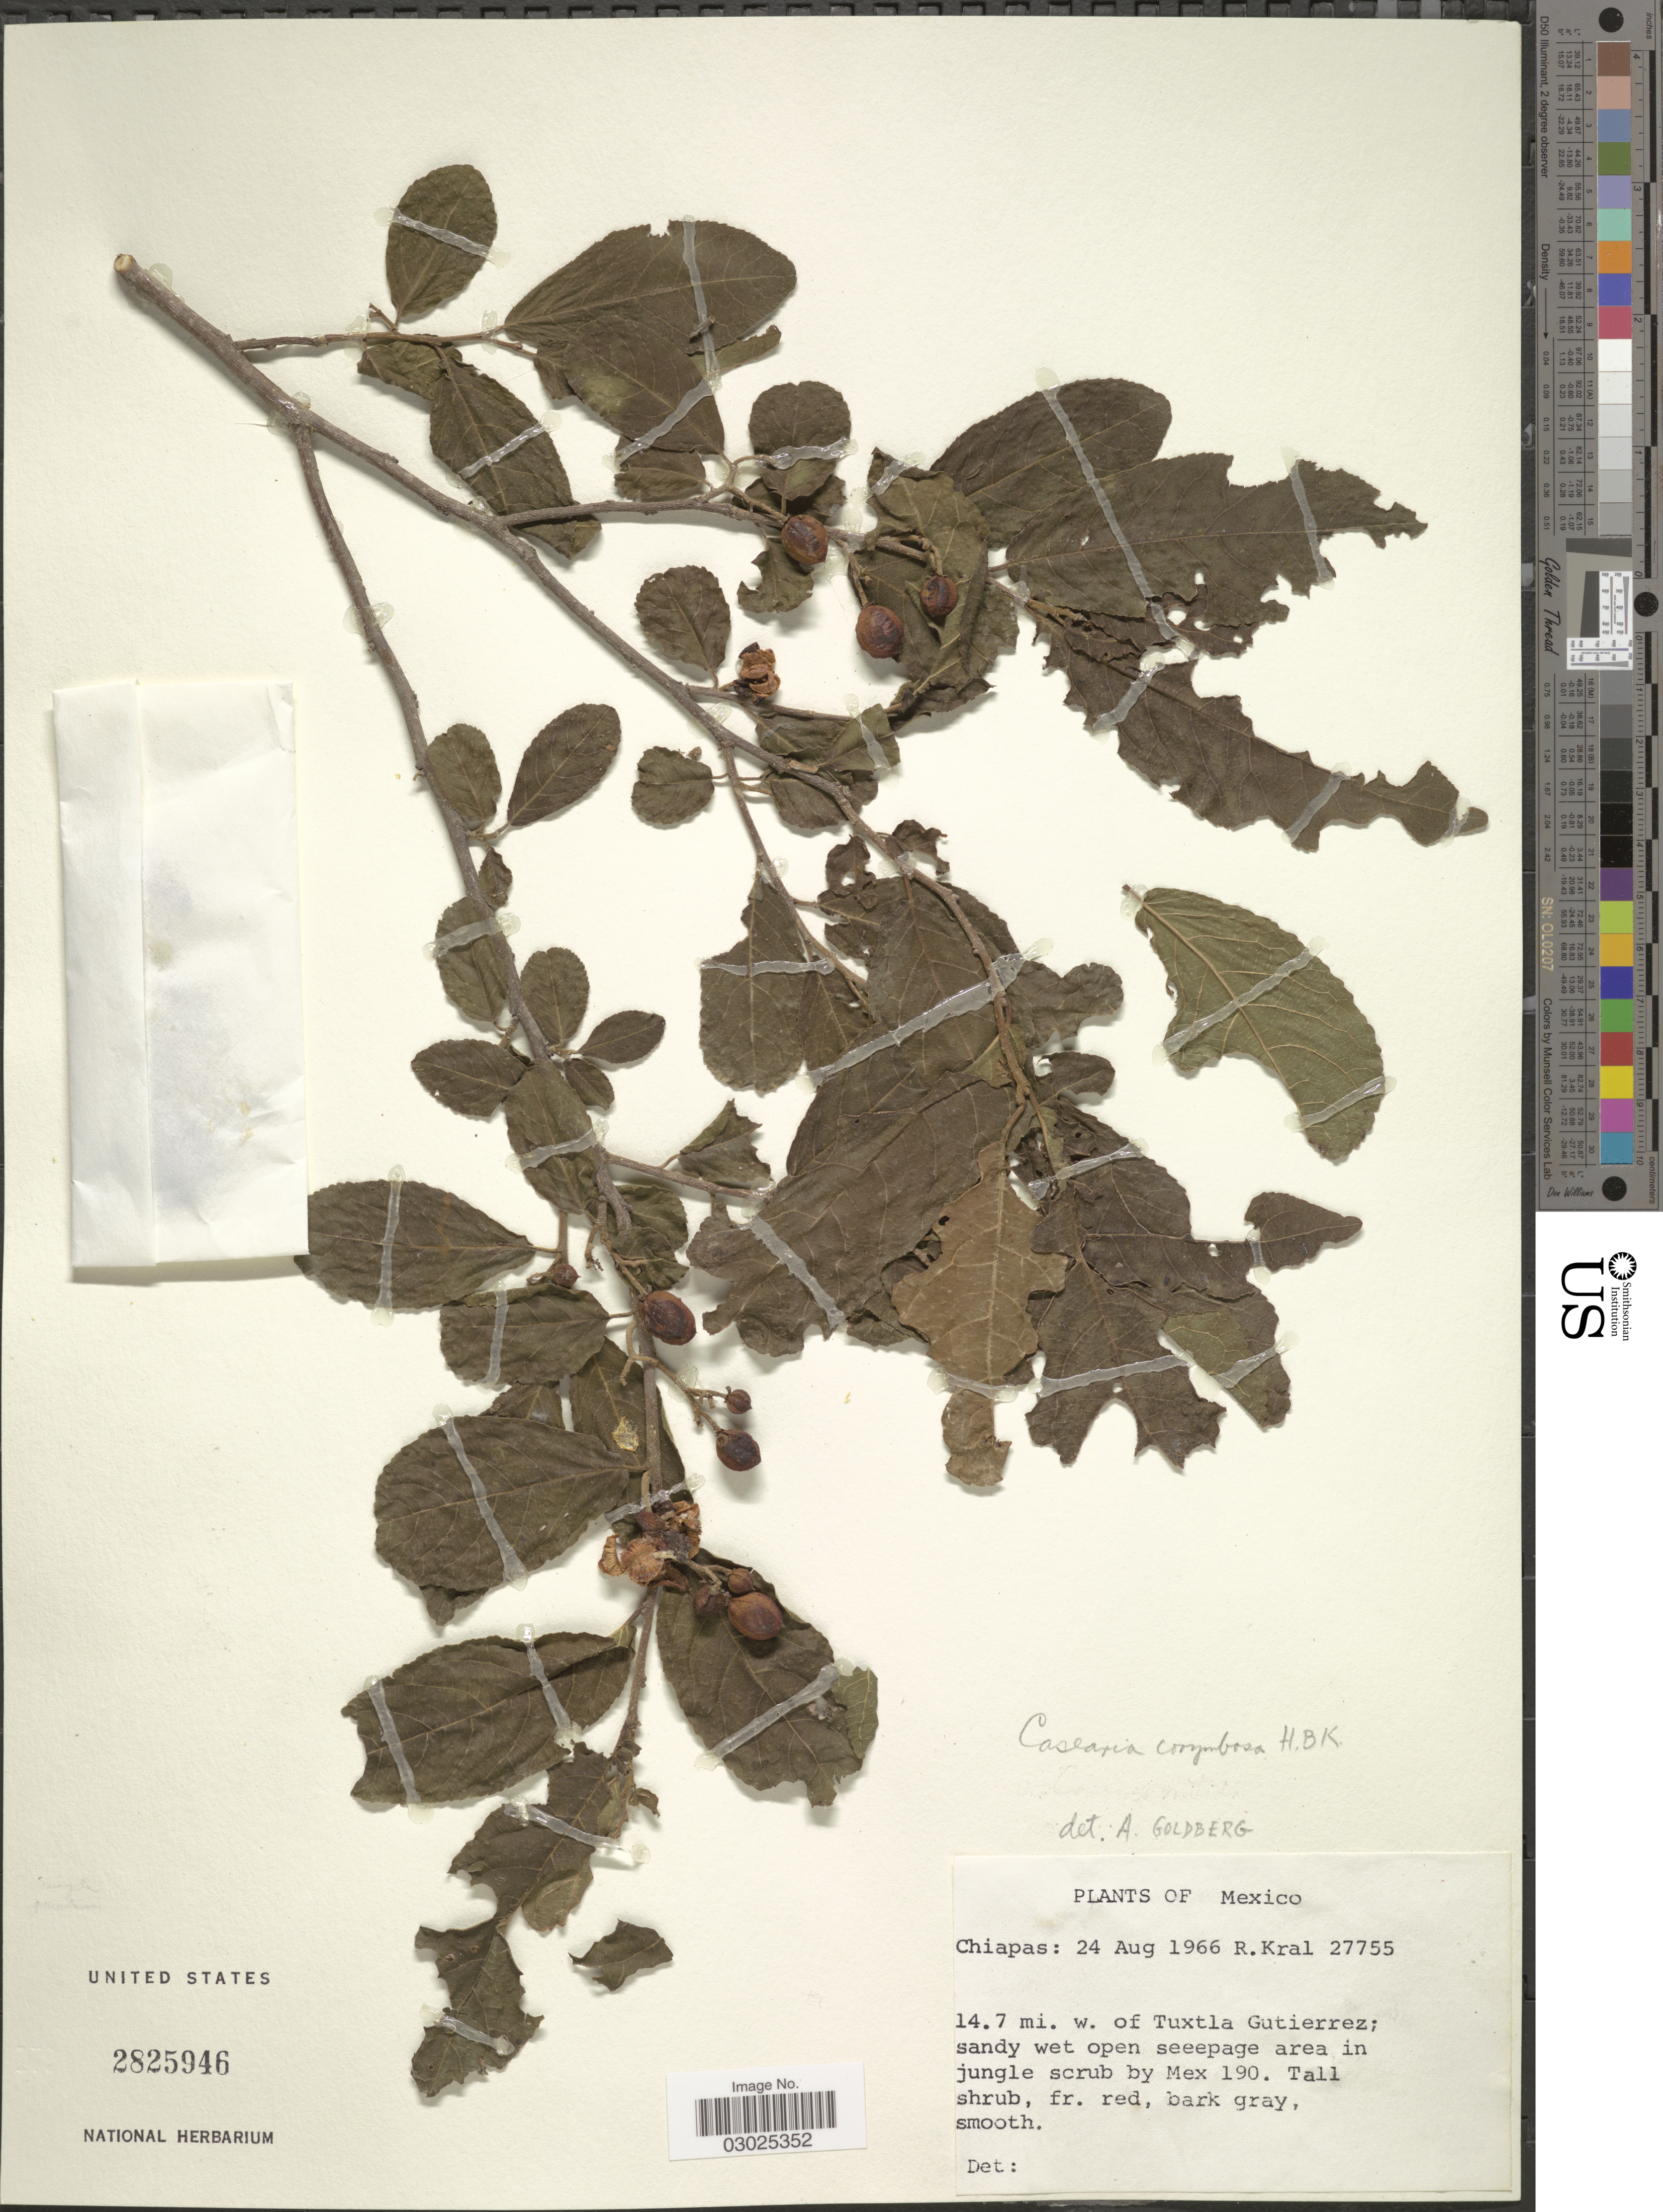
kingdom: Plantae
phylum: Tracheophyta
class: Magnoliopsida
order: Malpighiales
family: Salicaceae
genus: Casearia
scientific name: Casearia corymbosa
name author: Kunth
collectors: R. Kral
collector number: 27755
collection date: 1966-08-24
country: Mexico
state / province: Chiapas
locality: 14.7 mi. w. of Tuxtla Gutierrez; sandy wet open seeepage area in jungle scrub by Mex 190.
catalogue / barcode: US 2825946